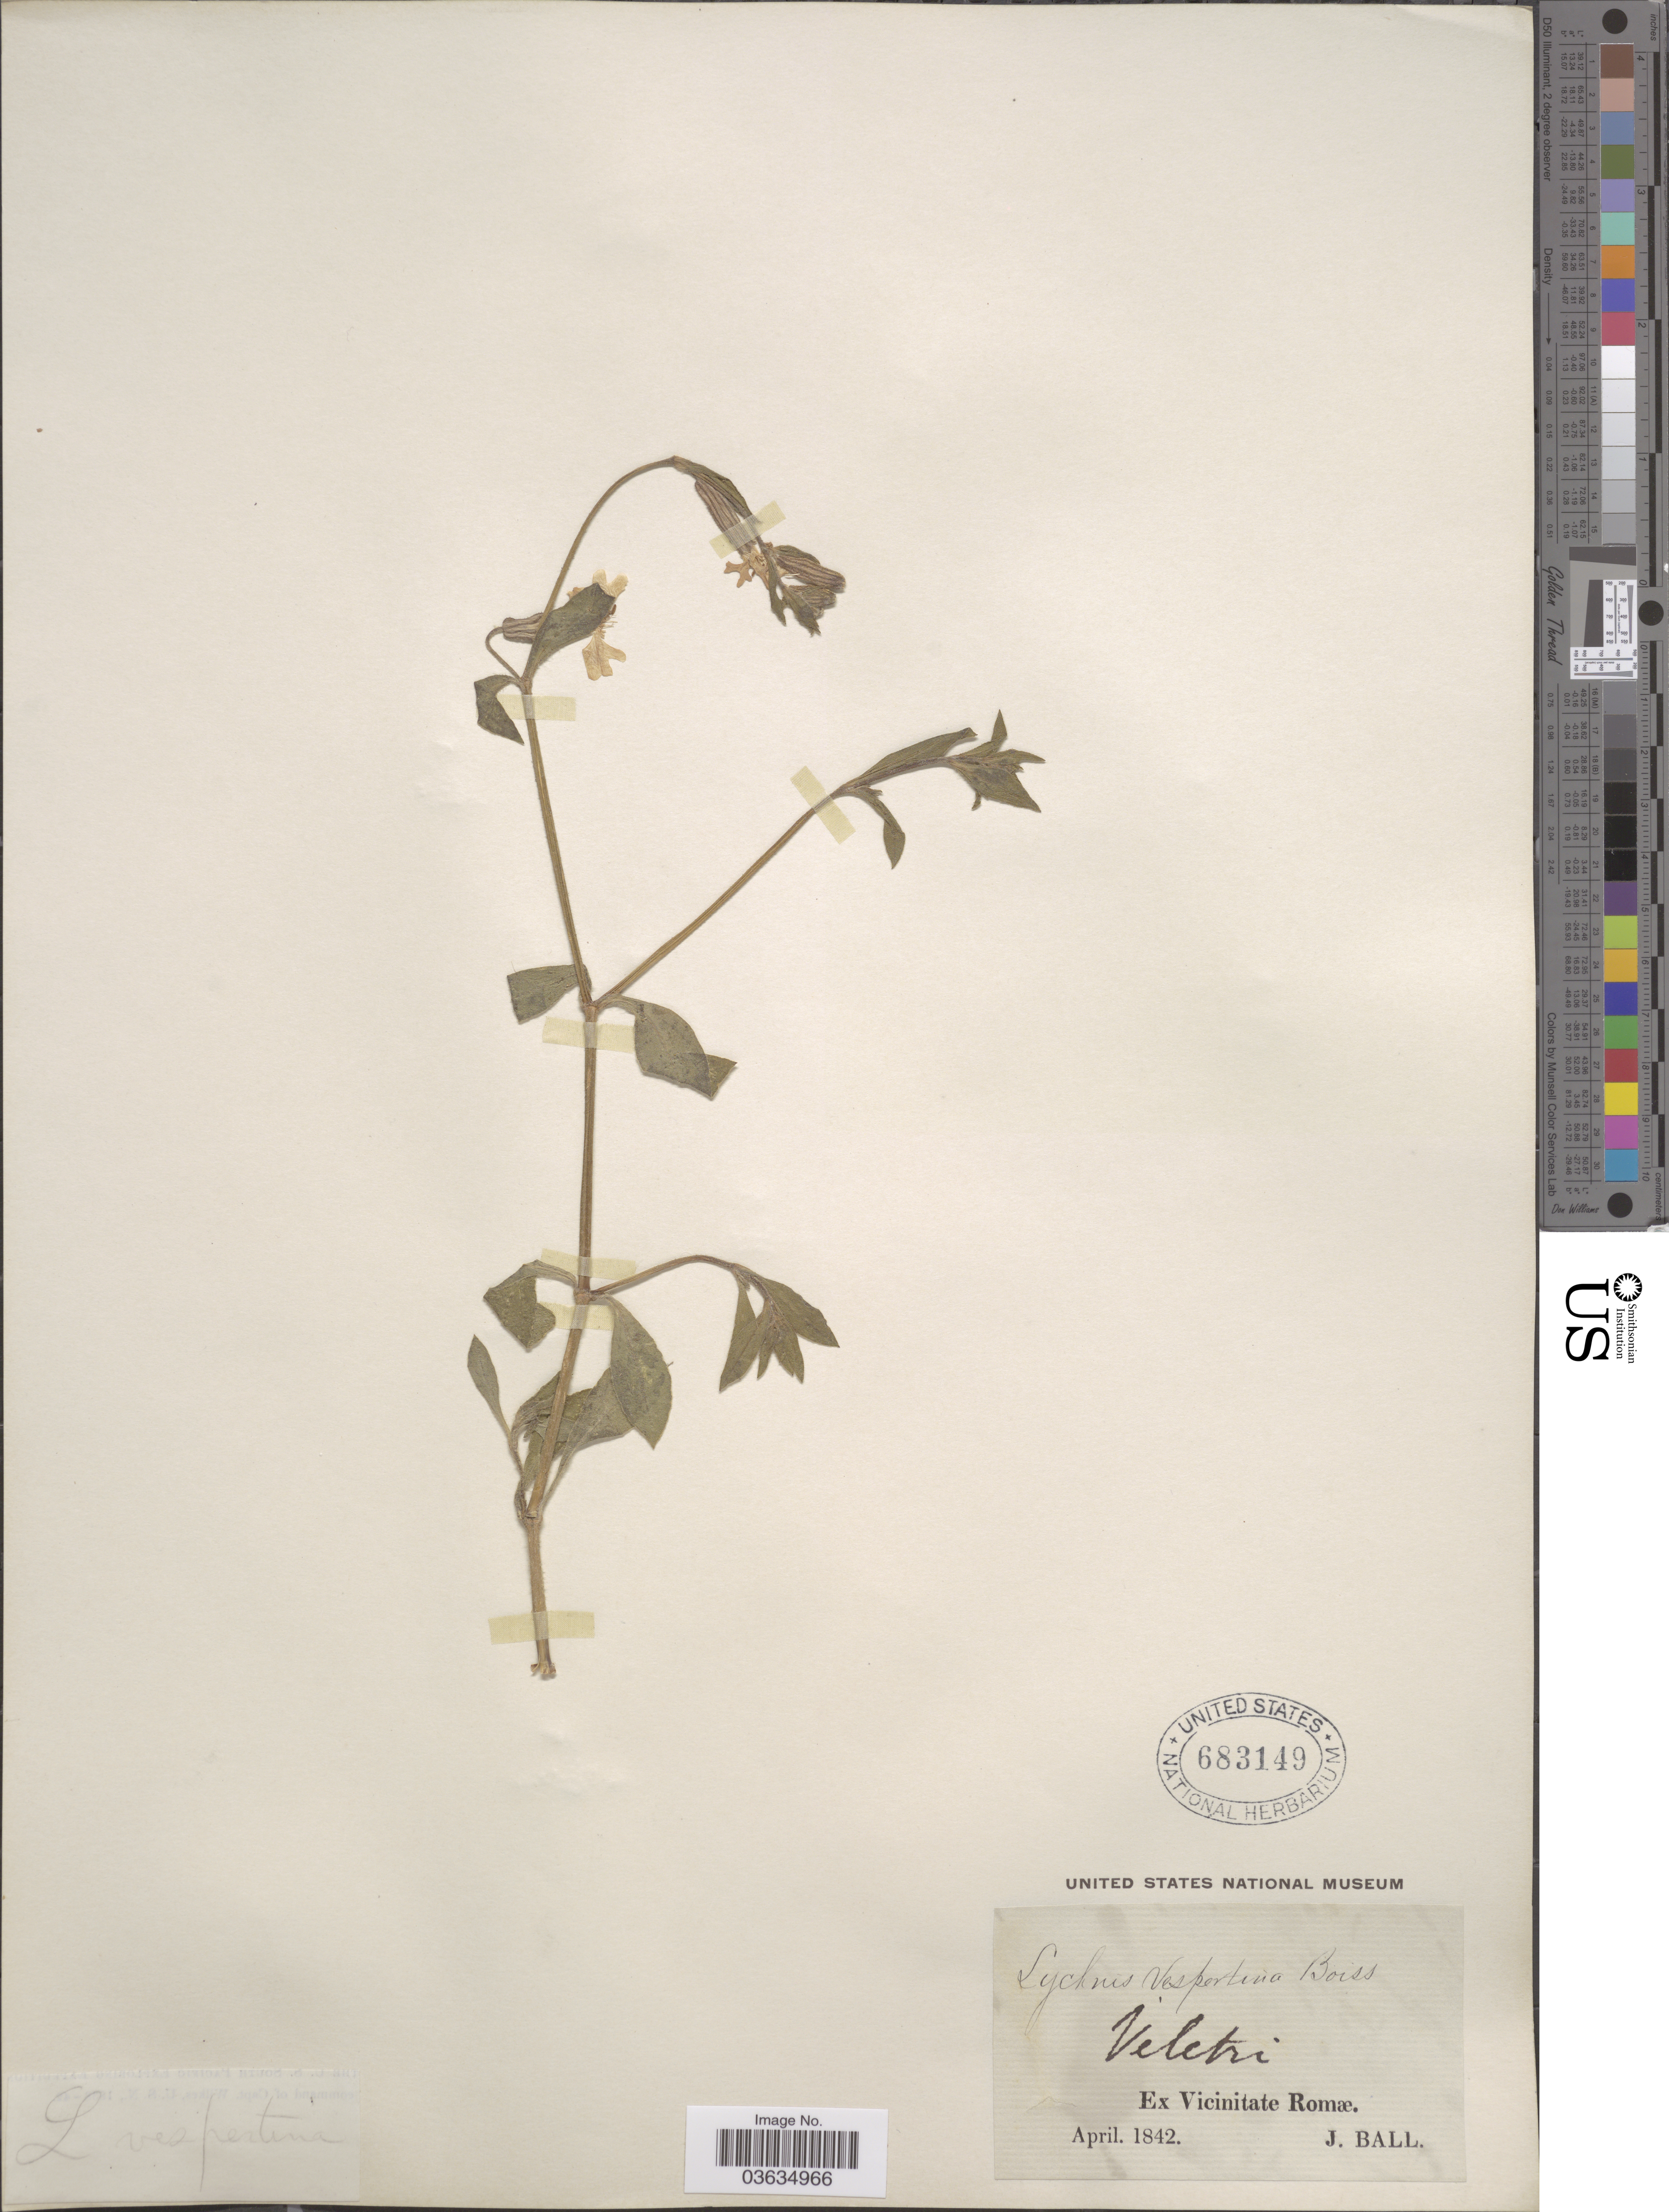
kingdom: Plantae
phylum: Tracheophyta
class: Magnoliopsida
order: Caryophyllales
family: Caryophyllaceae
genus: Silene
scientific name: Silene latifolia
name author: Poir.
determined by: Strong, Mark T., (BOT), Smithsonian Institution - National Museum of Natural History (UNITED STATES)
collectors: J. Ball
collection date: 1842-04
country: Italy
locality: Veletri, Ex Vicinitate Romæ.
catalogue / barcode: US 683149